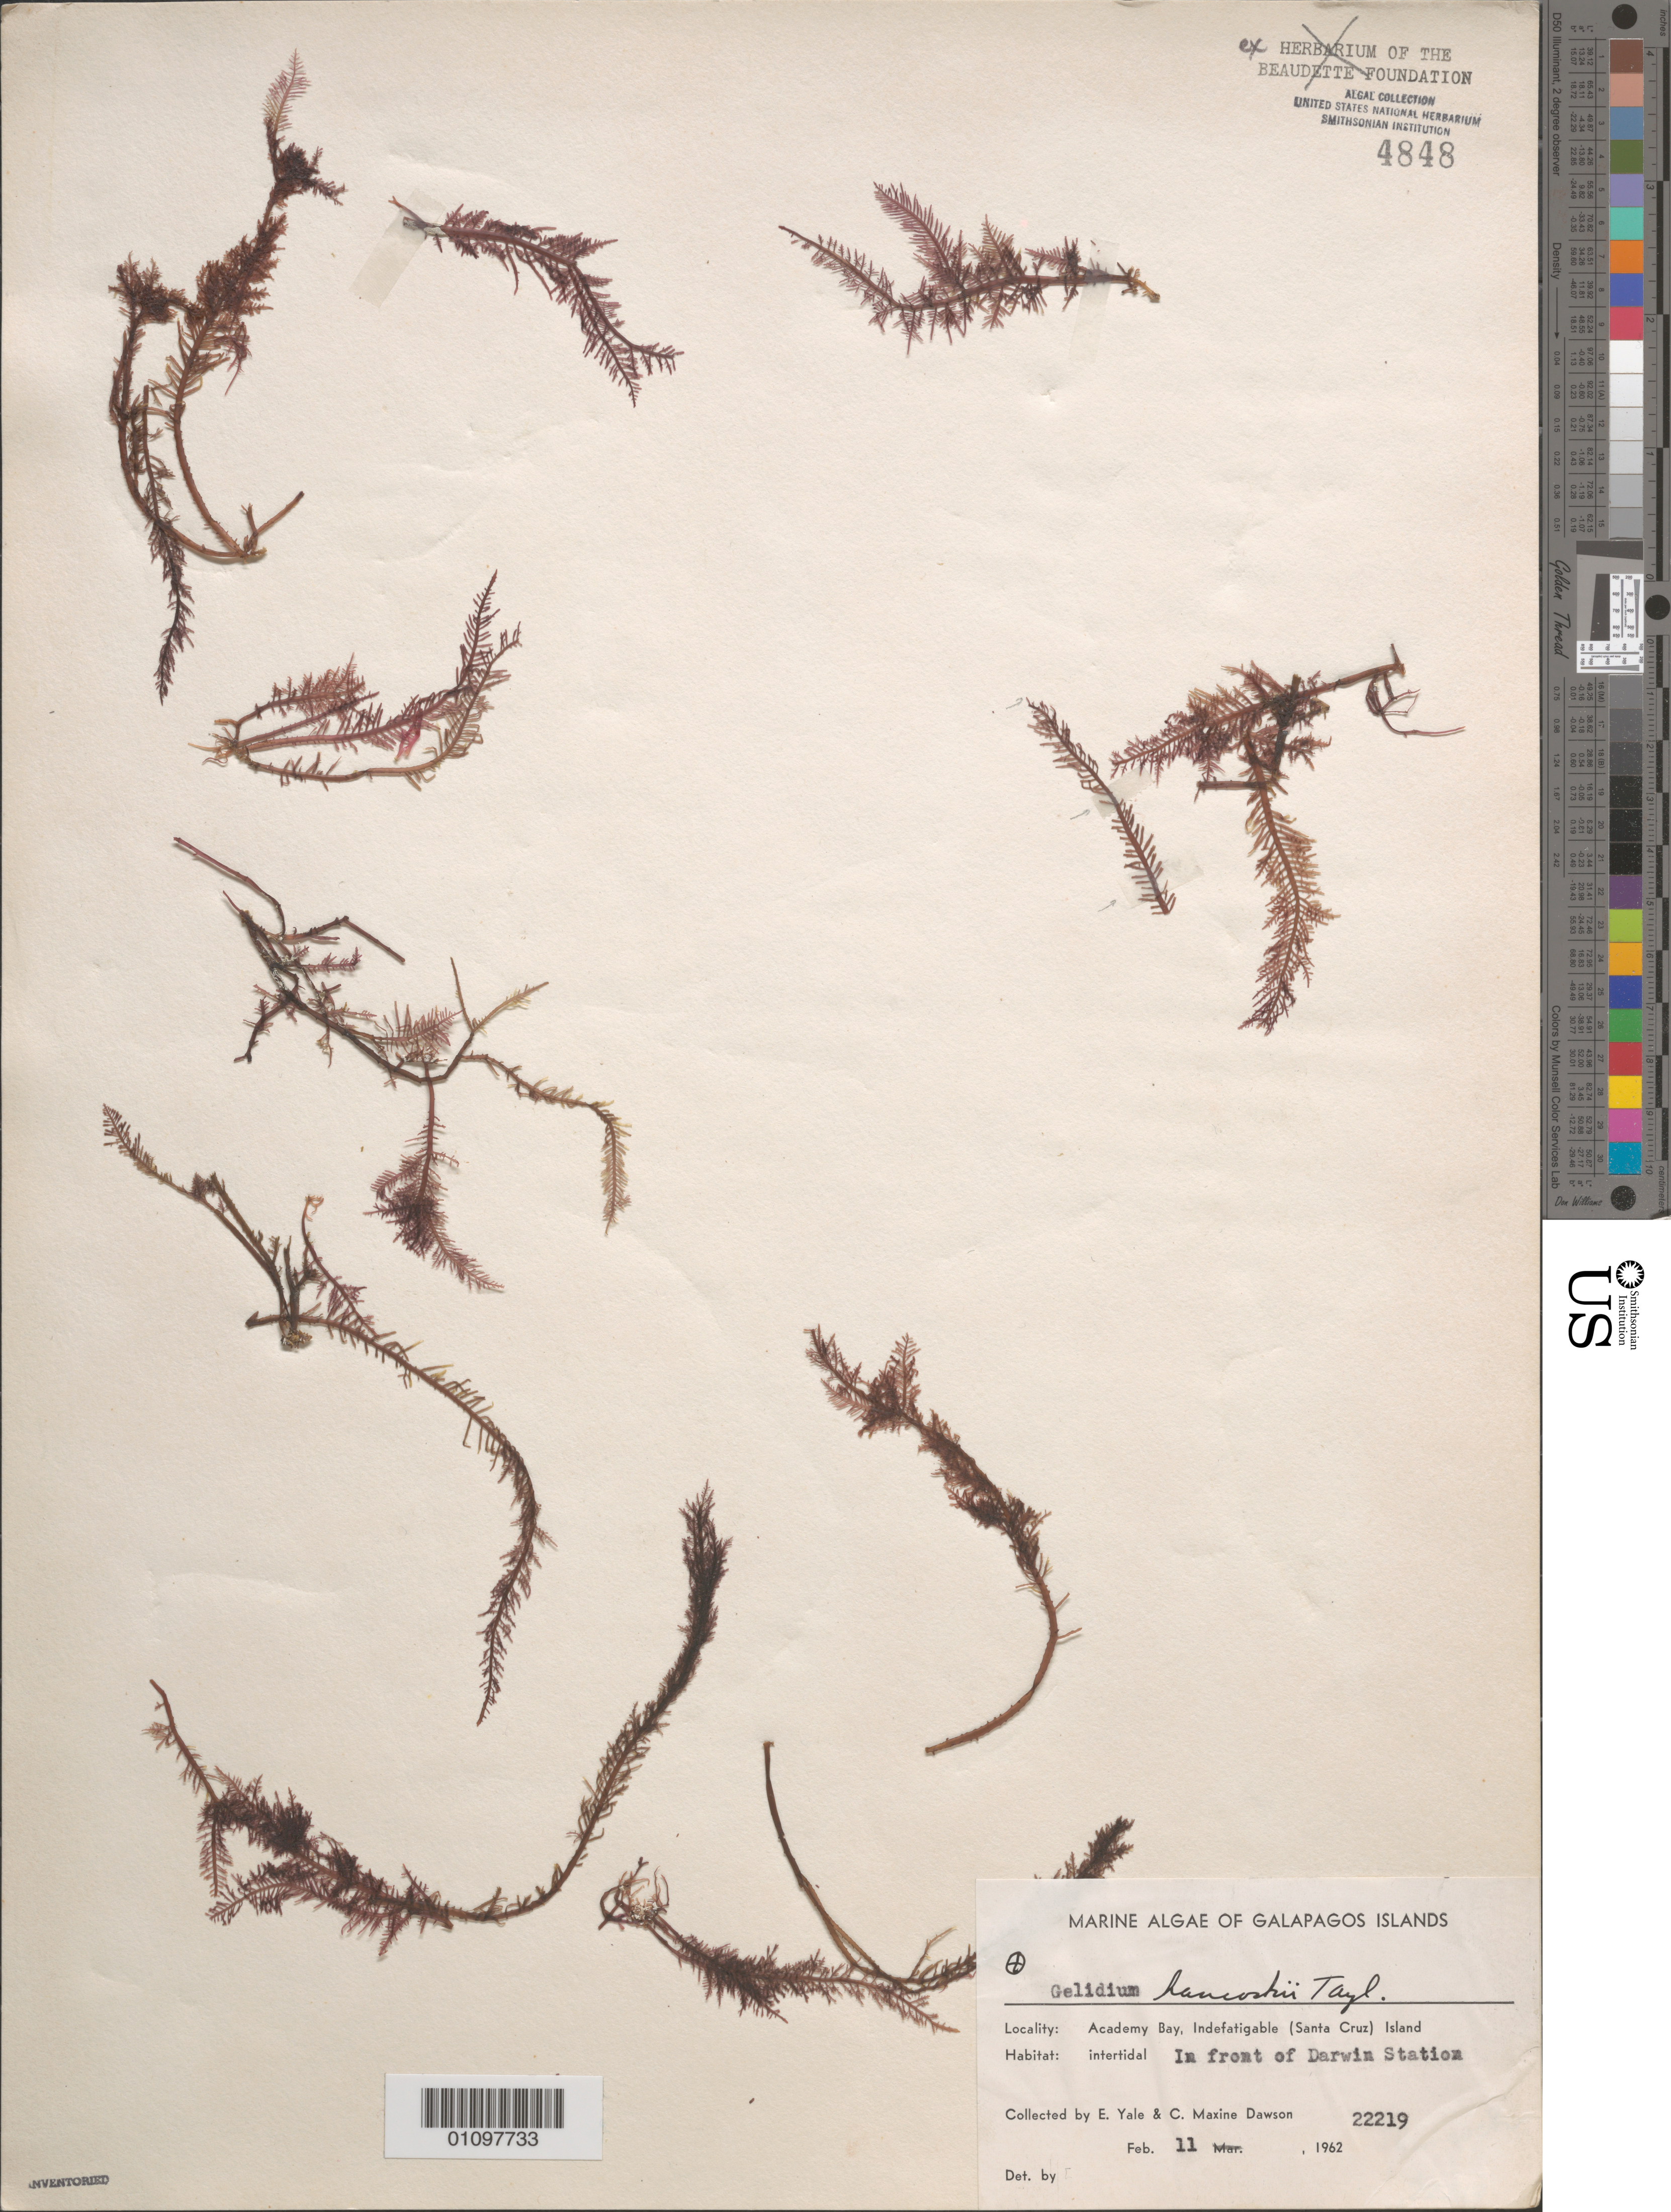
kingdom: Plantae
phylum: Rhodophyta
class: Florideophyceae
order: Gelidiales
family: Gelidiaceae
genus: Gelidium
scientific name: Gelidium hancockii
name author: W.R. Taylor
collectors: E. Y. Dawson & C. M. Dawson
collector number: EYD 22219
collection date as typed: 11 Feb 1962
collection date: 1962-02-11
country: Ecuador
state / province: Colón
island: Santa Cruz [Indefatigable, Chaves]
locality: Academy Bay, Darwin Station shore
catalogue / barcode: US 4848